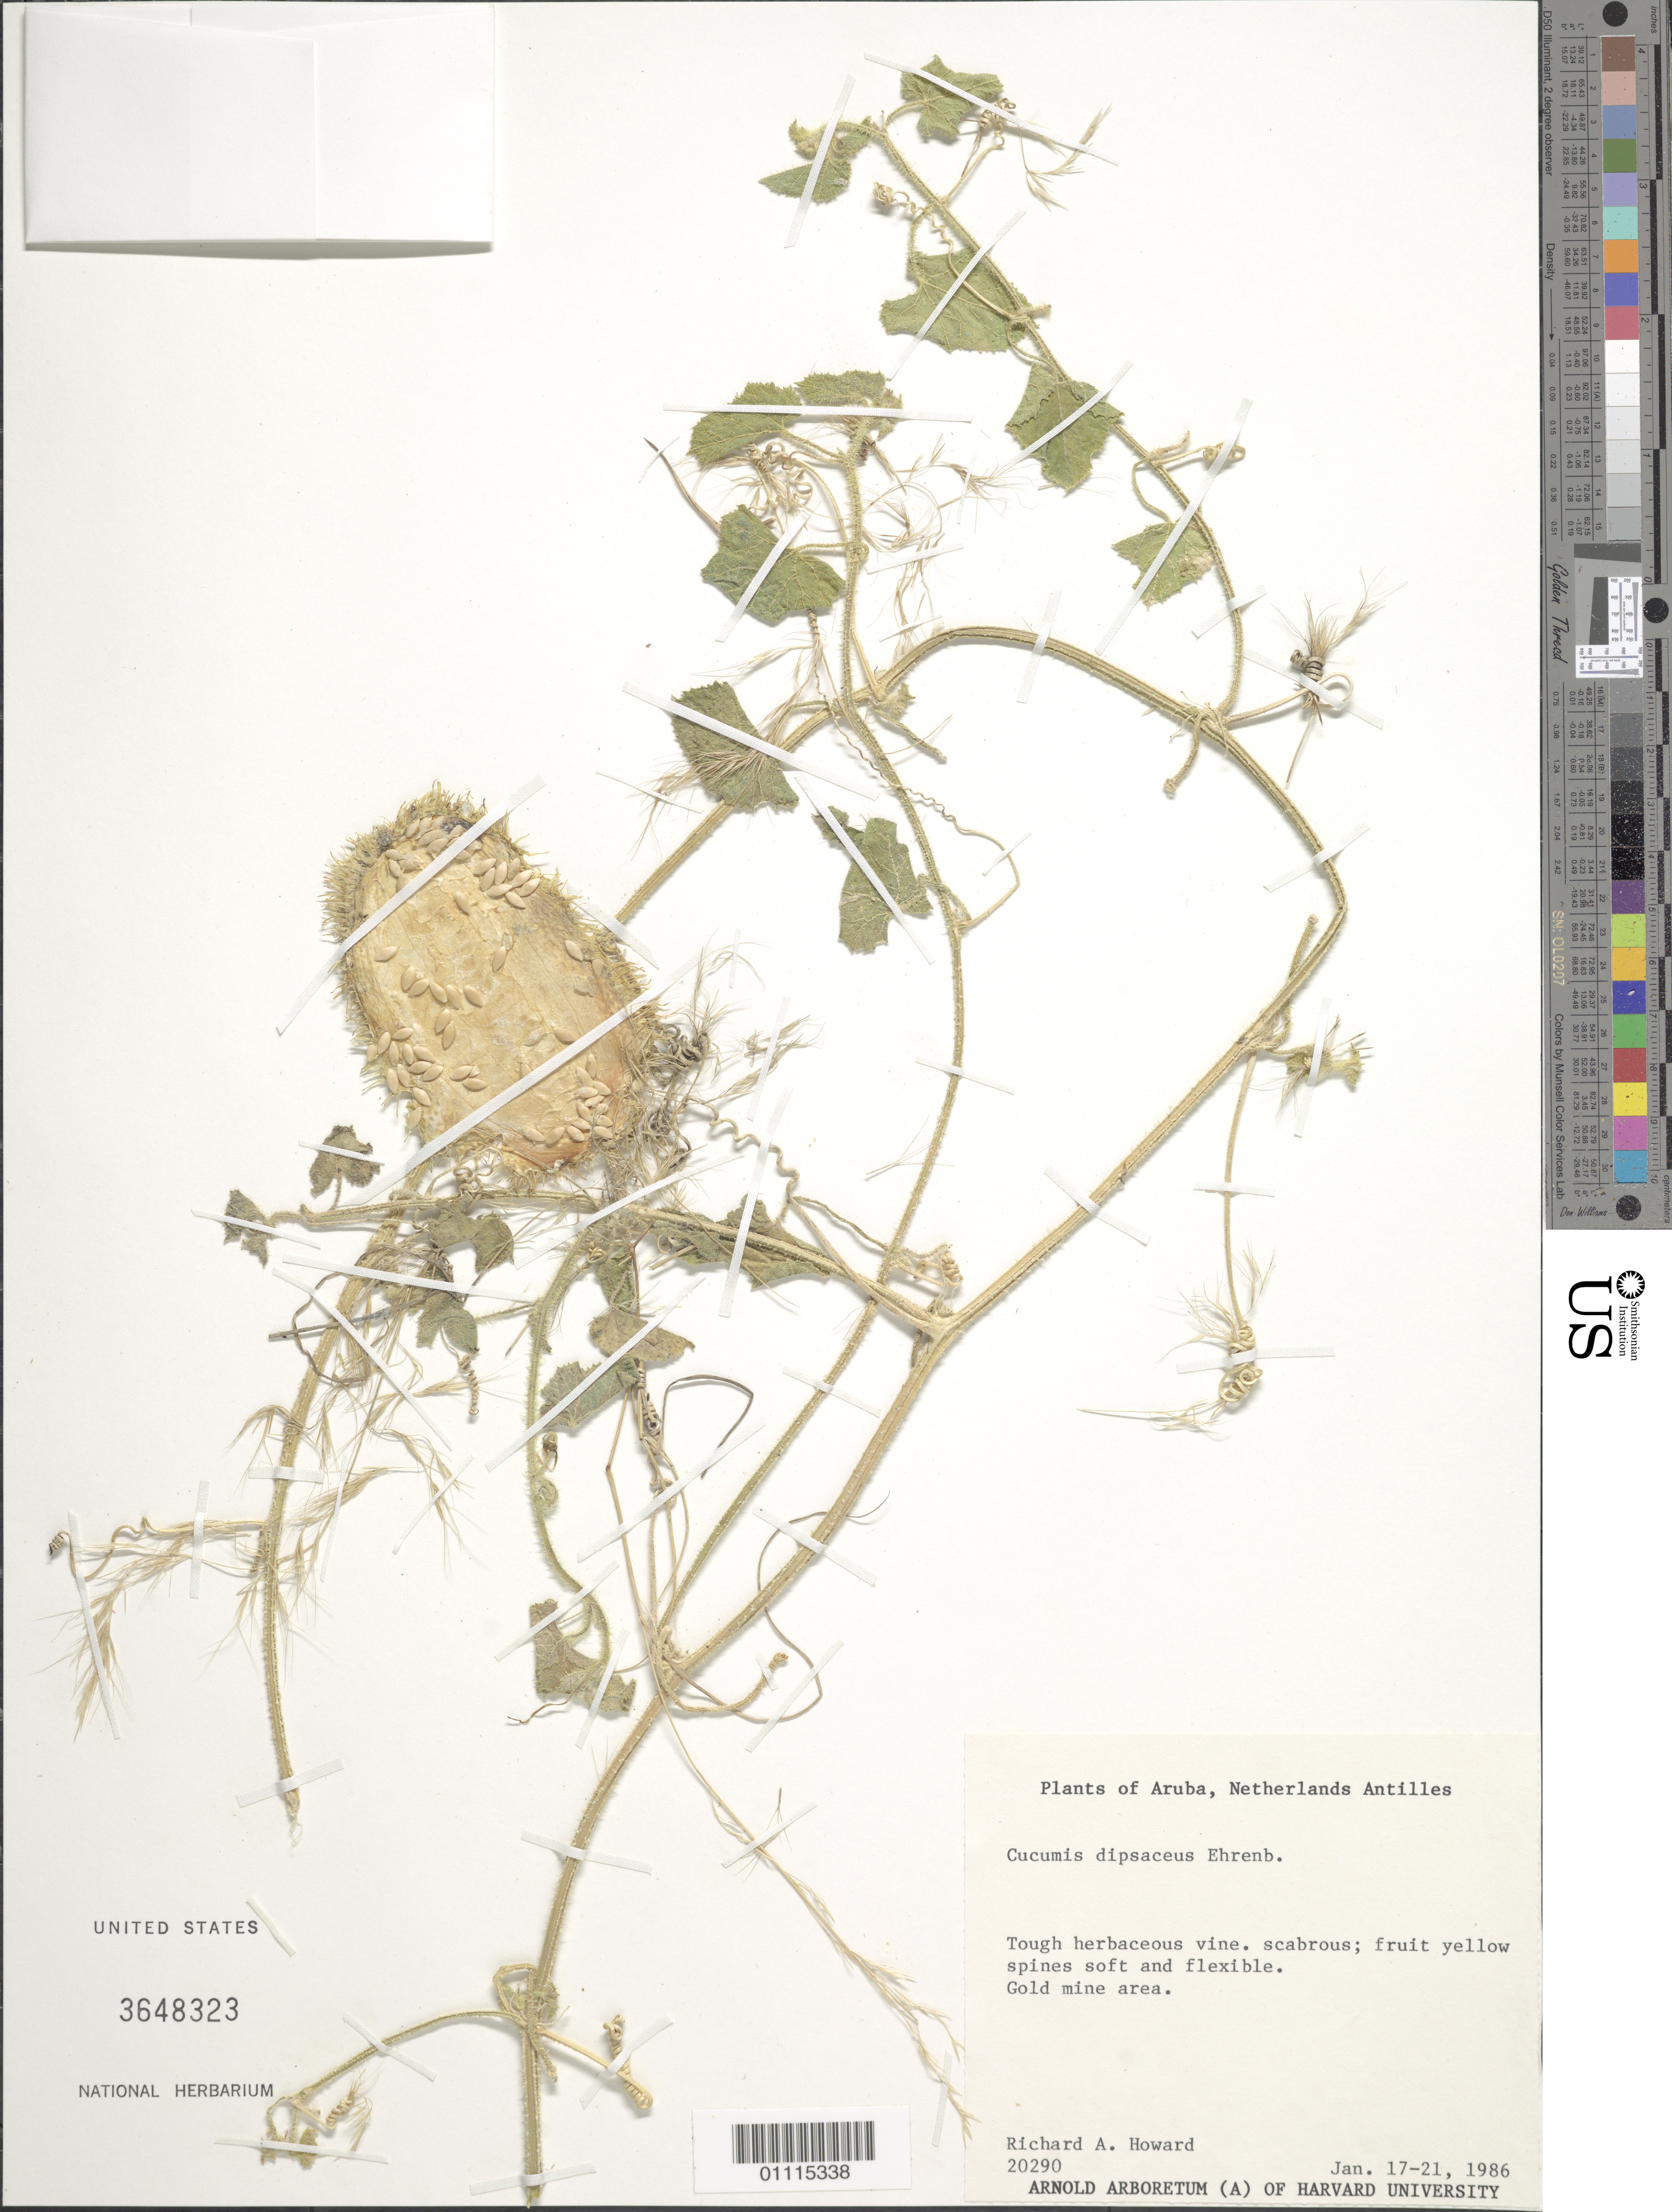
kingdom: Plantae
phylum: Tracheophyta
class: Magnoliopsida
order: Cucurbitales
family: Cucurbitaceae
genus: Cucumis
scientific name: Cucumis dipsaceus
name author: Ehrenb. ex Spach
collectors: R. A. Howard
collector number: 20290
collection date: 1986-01-17/1986-01-21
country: Aruba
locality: Gold mine area.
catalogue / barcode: US 3648323